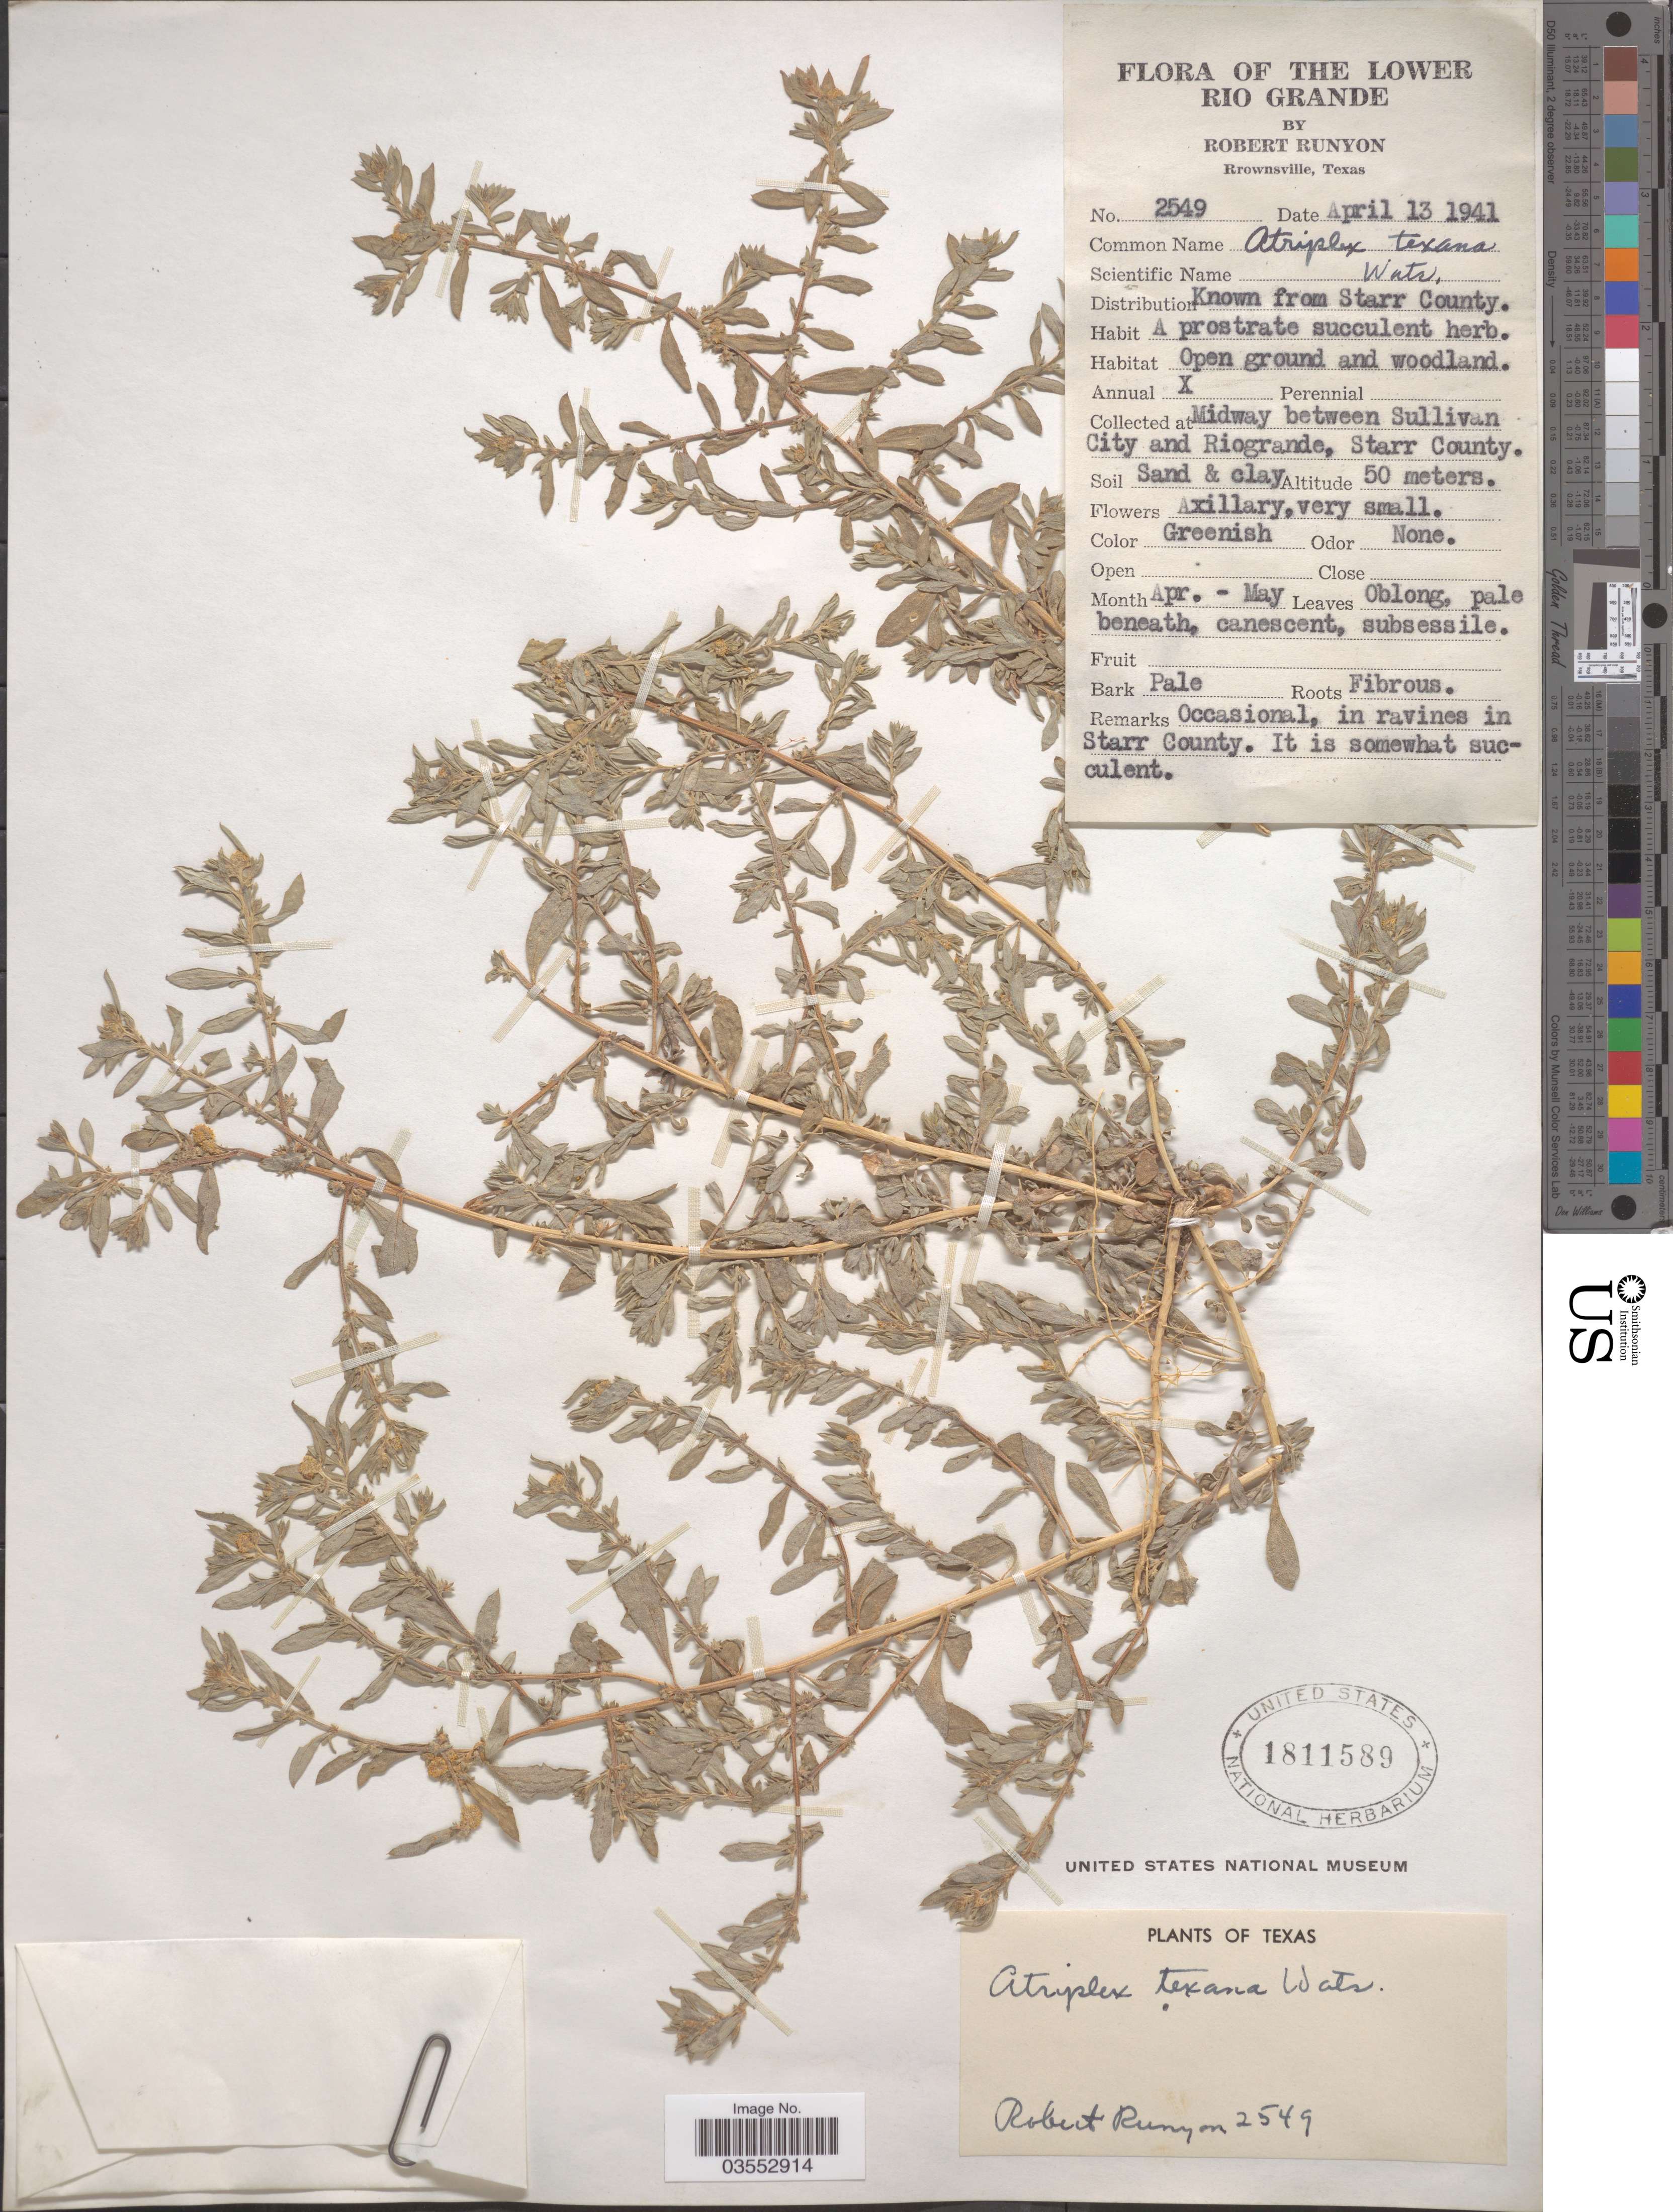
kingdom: Plantae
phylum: Tracheophyta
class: Magnoliopsida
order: Caryophyllales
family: Amaranthaceae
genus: Atriplex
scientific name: Atriplex texana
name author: S. Watson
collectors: R. Runyon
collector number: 2549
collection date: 1941-04-13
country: United States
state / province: Texas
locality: The Lower Rio Grande. Starr County. Midway between Sullivan City and Riogrande, Starr County.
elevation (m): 50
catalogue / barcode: US 1811589